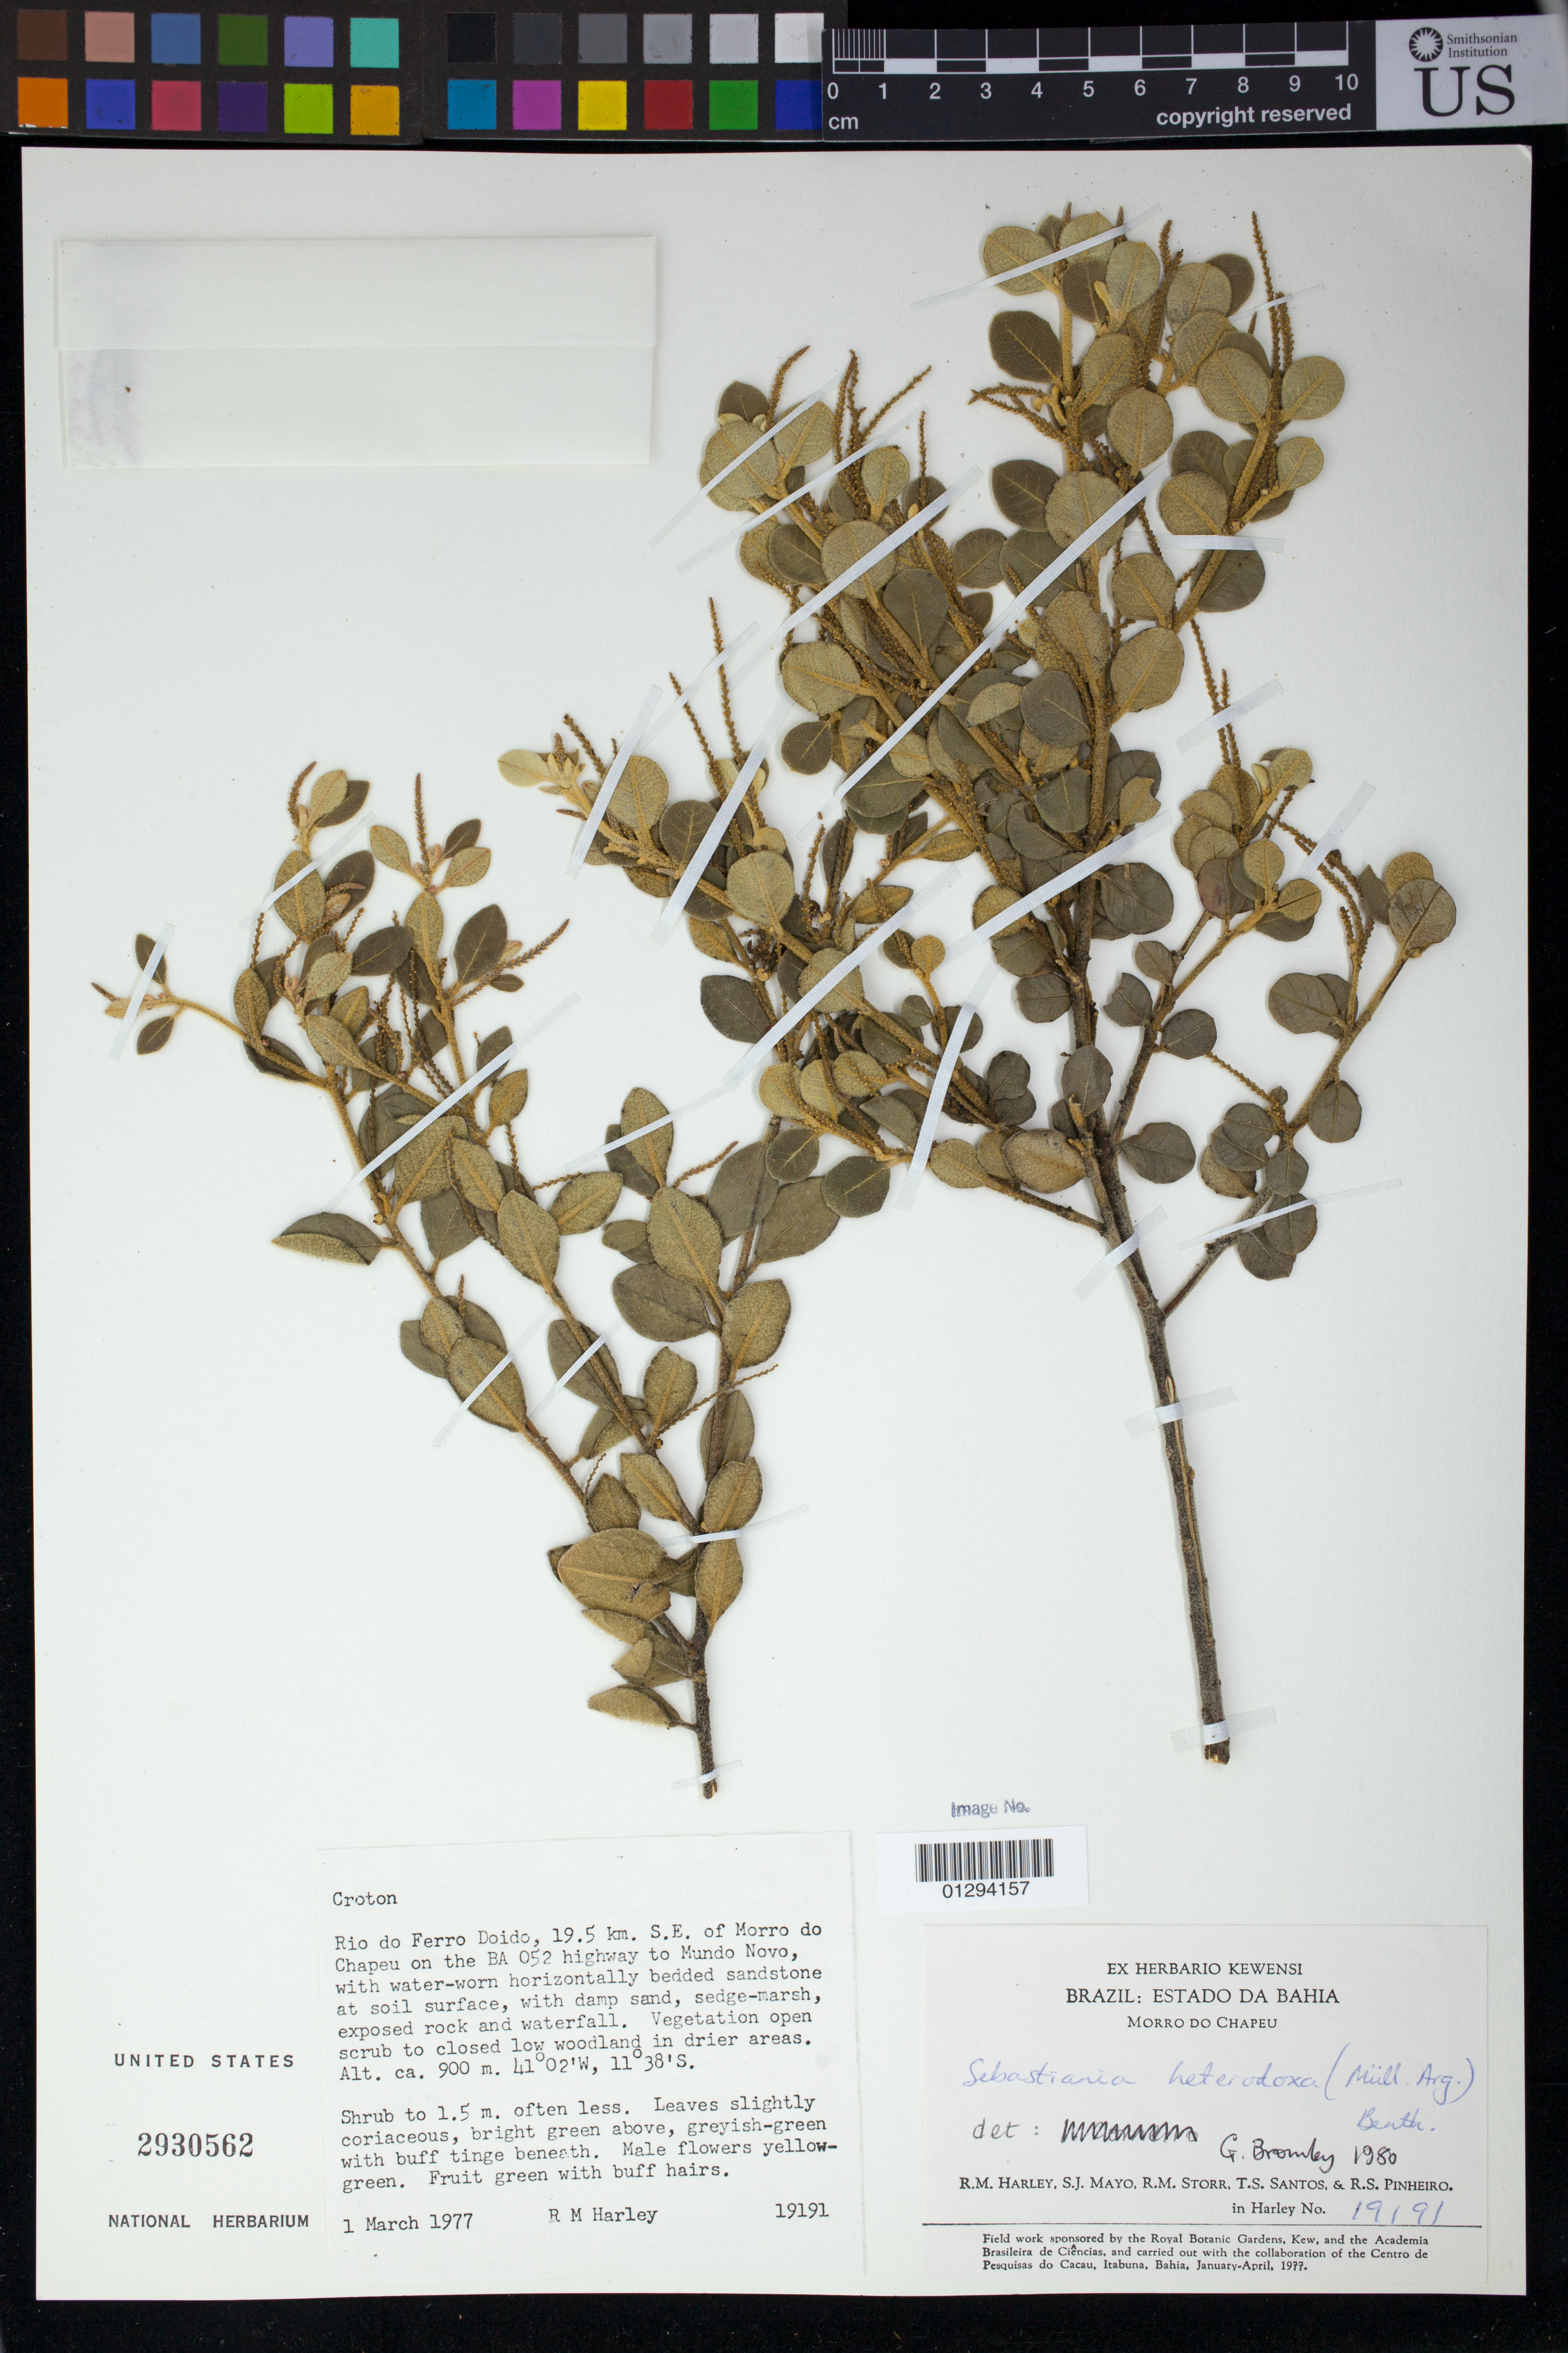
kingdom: Plantae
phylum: Tracheophyta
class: Magnoliopsida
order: Malpighiales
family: Euphorbiaceae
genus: Sebastiania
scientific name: Sebastiania heterodoxa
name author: (Müll. Arg.) Benth.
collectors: R. M. Harley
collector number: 19191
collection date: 1977-03-01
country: Brazil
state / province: Bahia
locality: Rio do Ferro Doido, 19.5 km. S.E. of Morro do Chapeu on the BA 052 highway to Mundo Novo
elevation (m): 900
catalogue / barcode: US 2930562